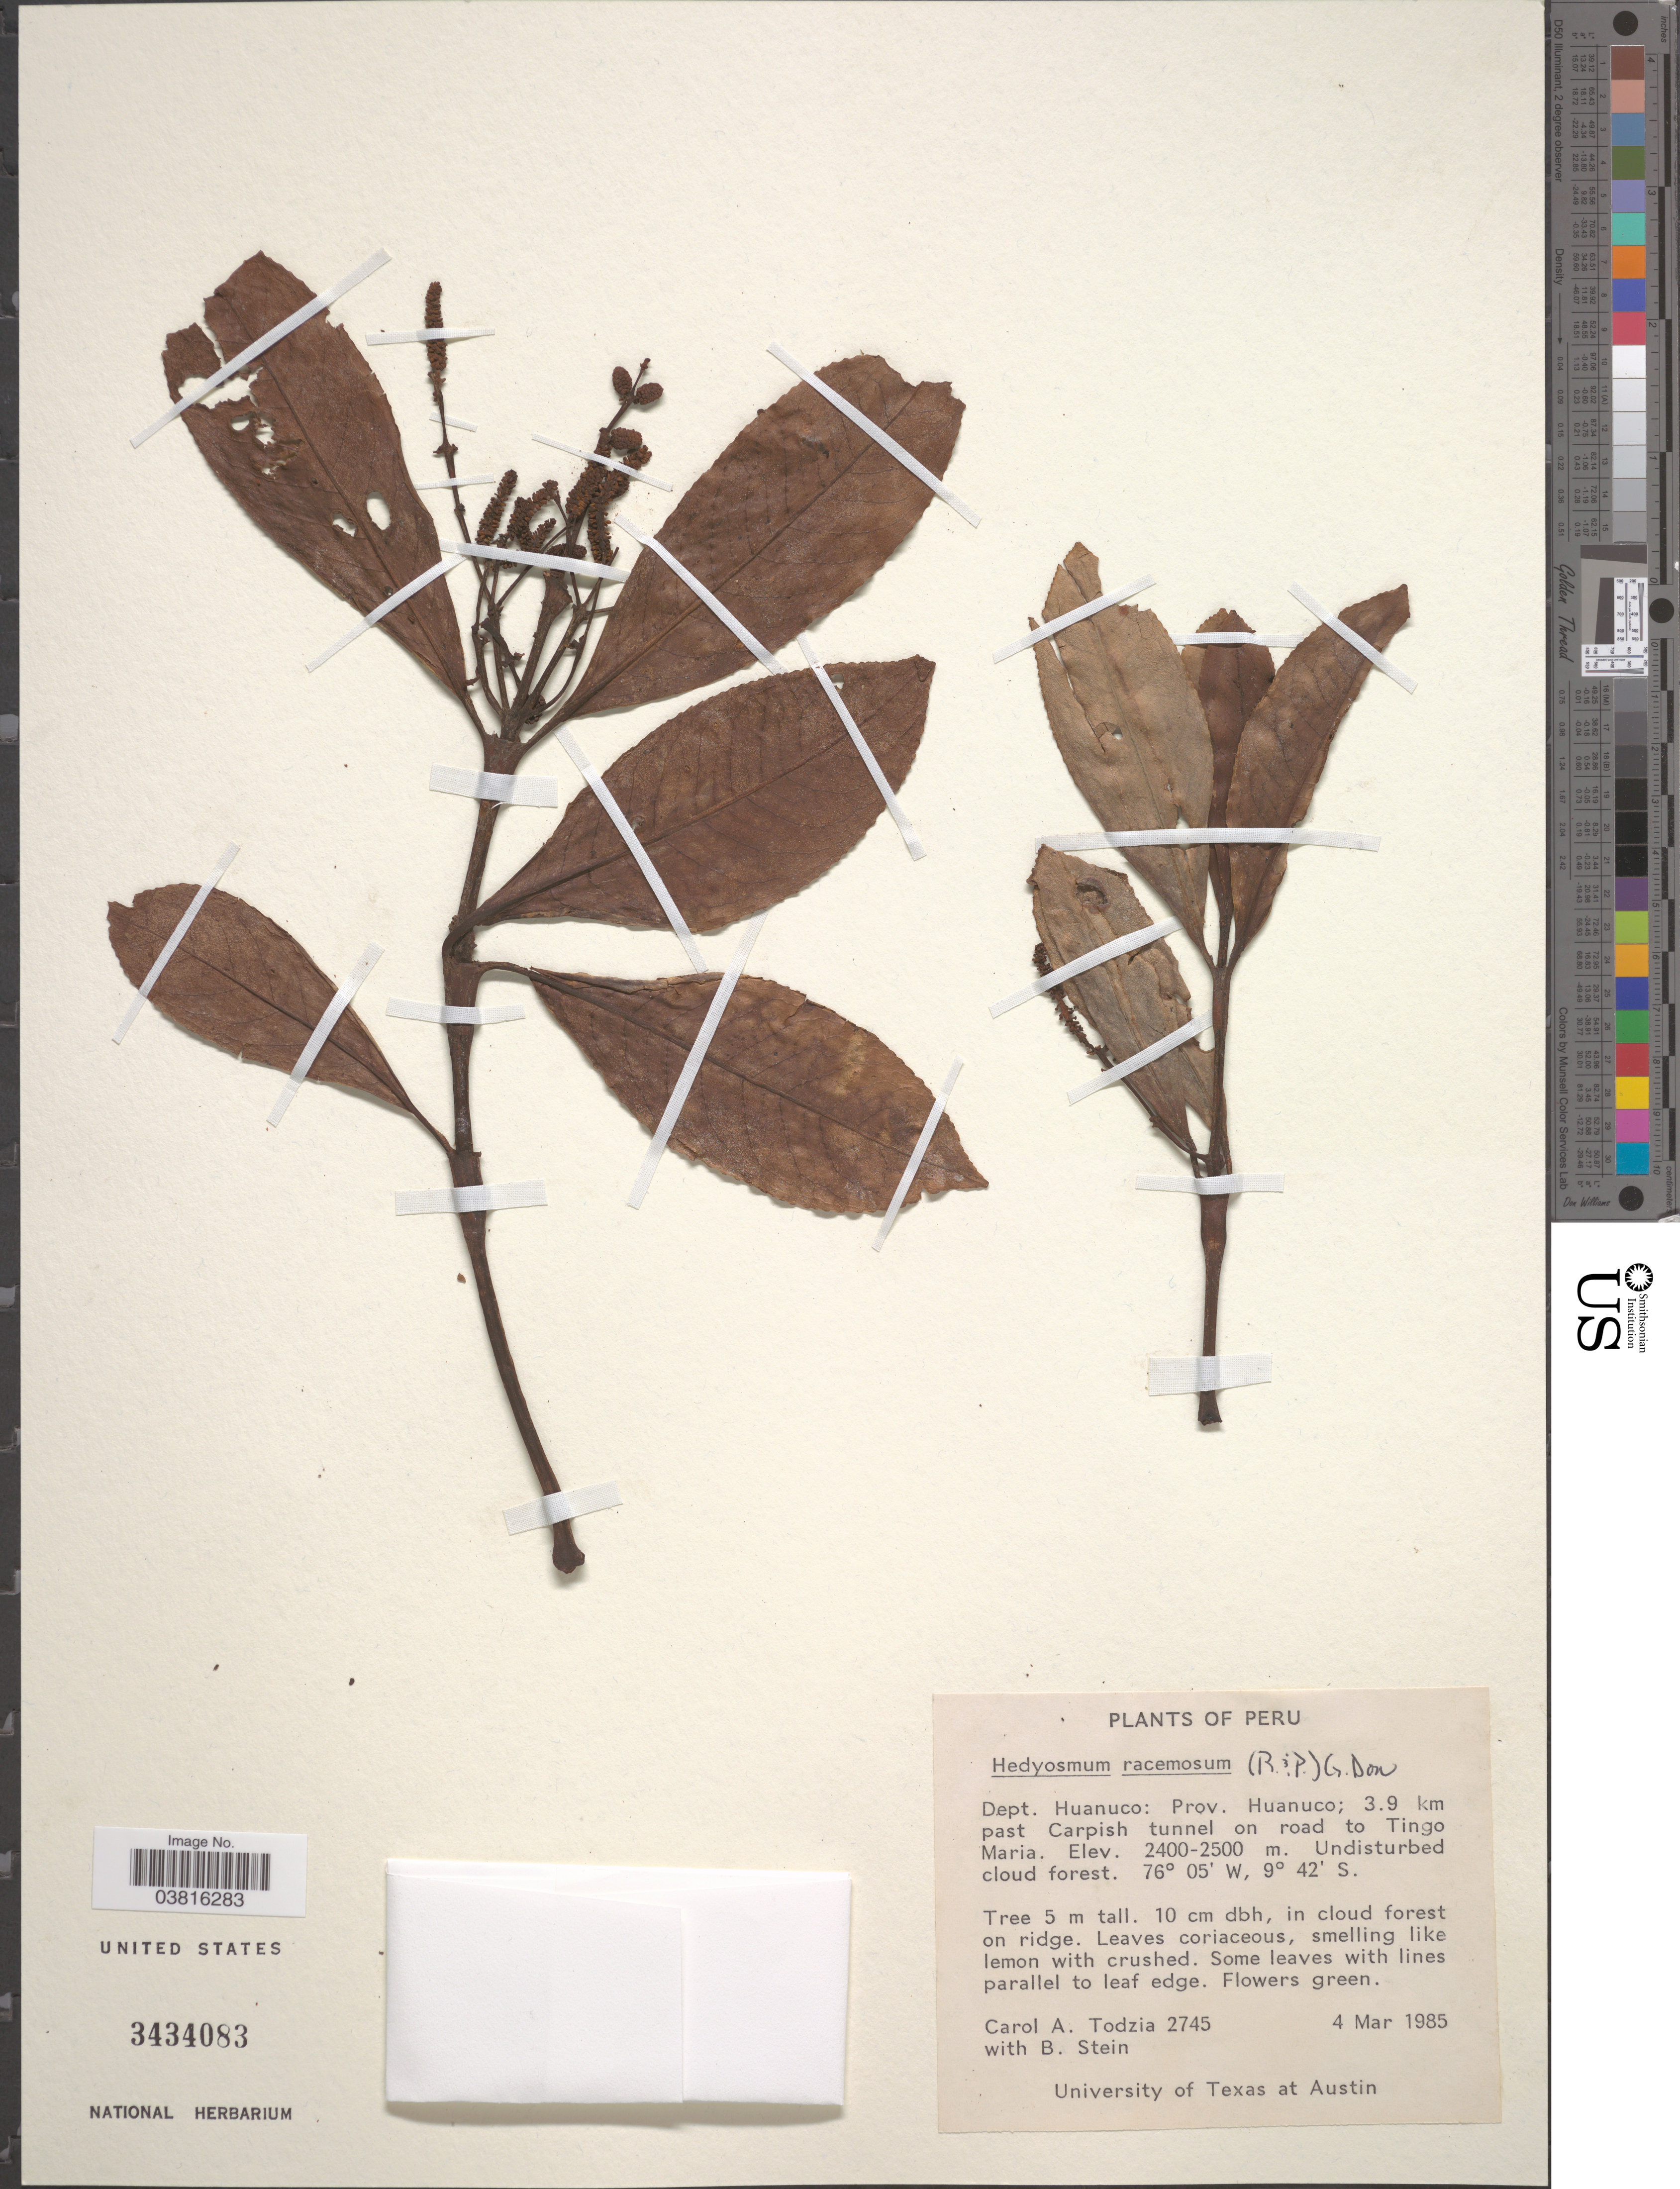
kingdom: Plantae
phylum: Tracheophyta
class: Magnoliopsida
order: Chloranthales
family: Chloranthaceae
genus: Hedyosmum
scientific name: Hedyosmum racemosum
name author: (Ruiz & Pav.) G. Don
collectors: C. A. Todzia & B. Stein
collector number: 2745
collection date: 1985-03-04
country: Peru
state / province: Huánuco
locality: Dept. Huanuco: 3.9 km past Carpish tunnel on road to Tingo Maria.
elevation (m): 2400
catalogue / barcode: US 3434083